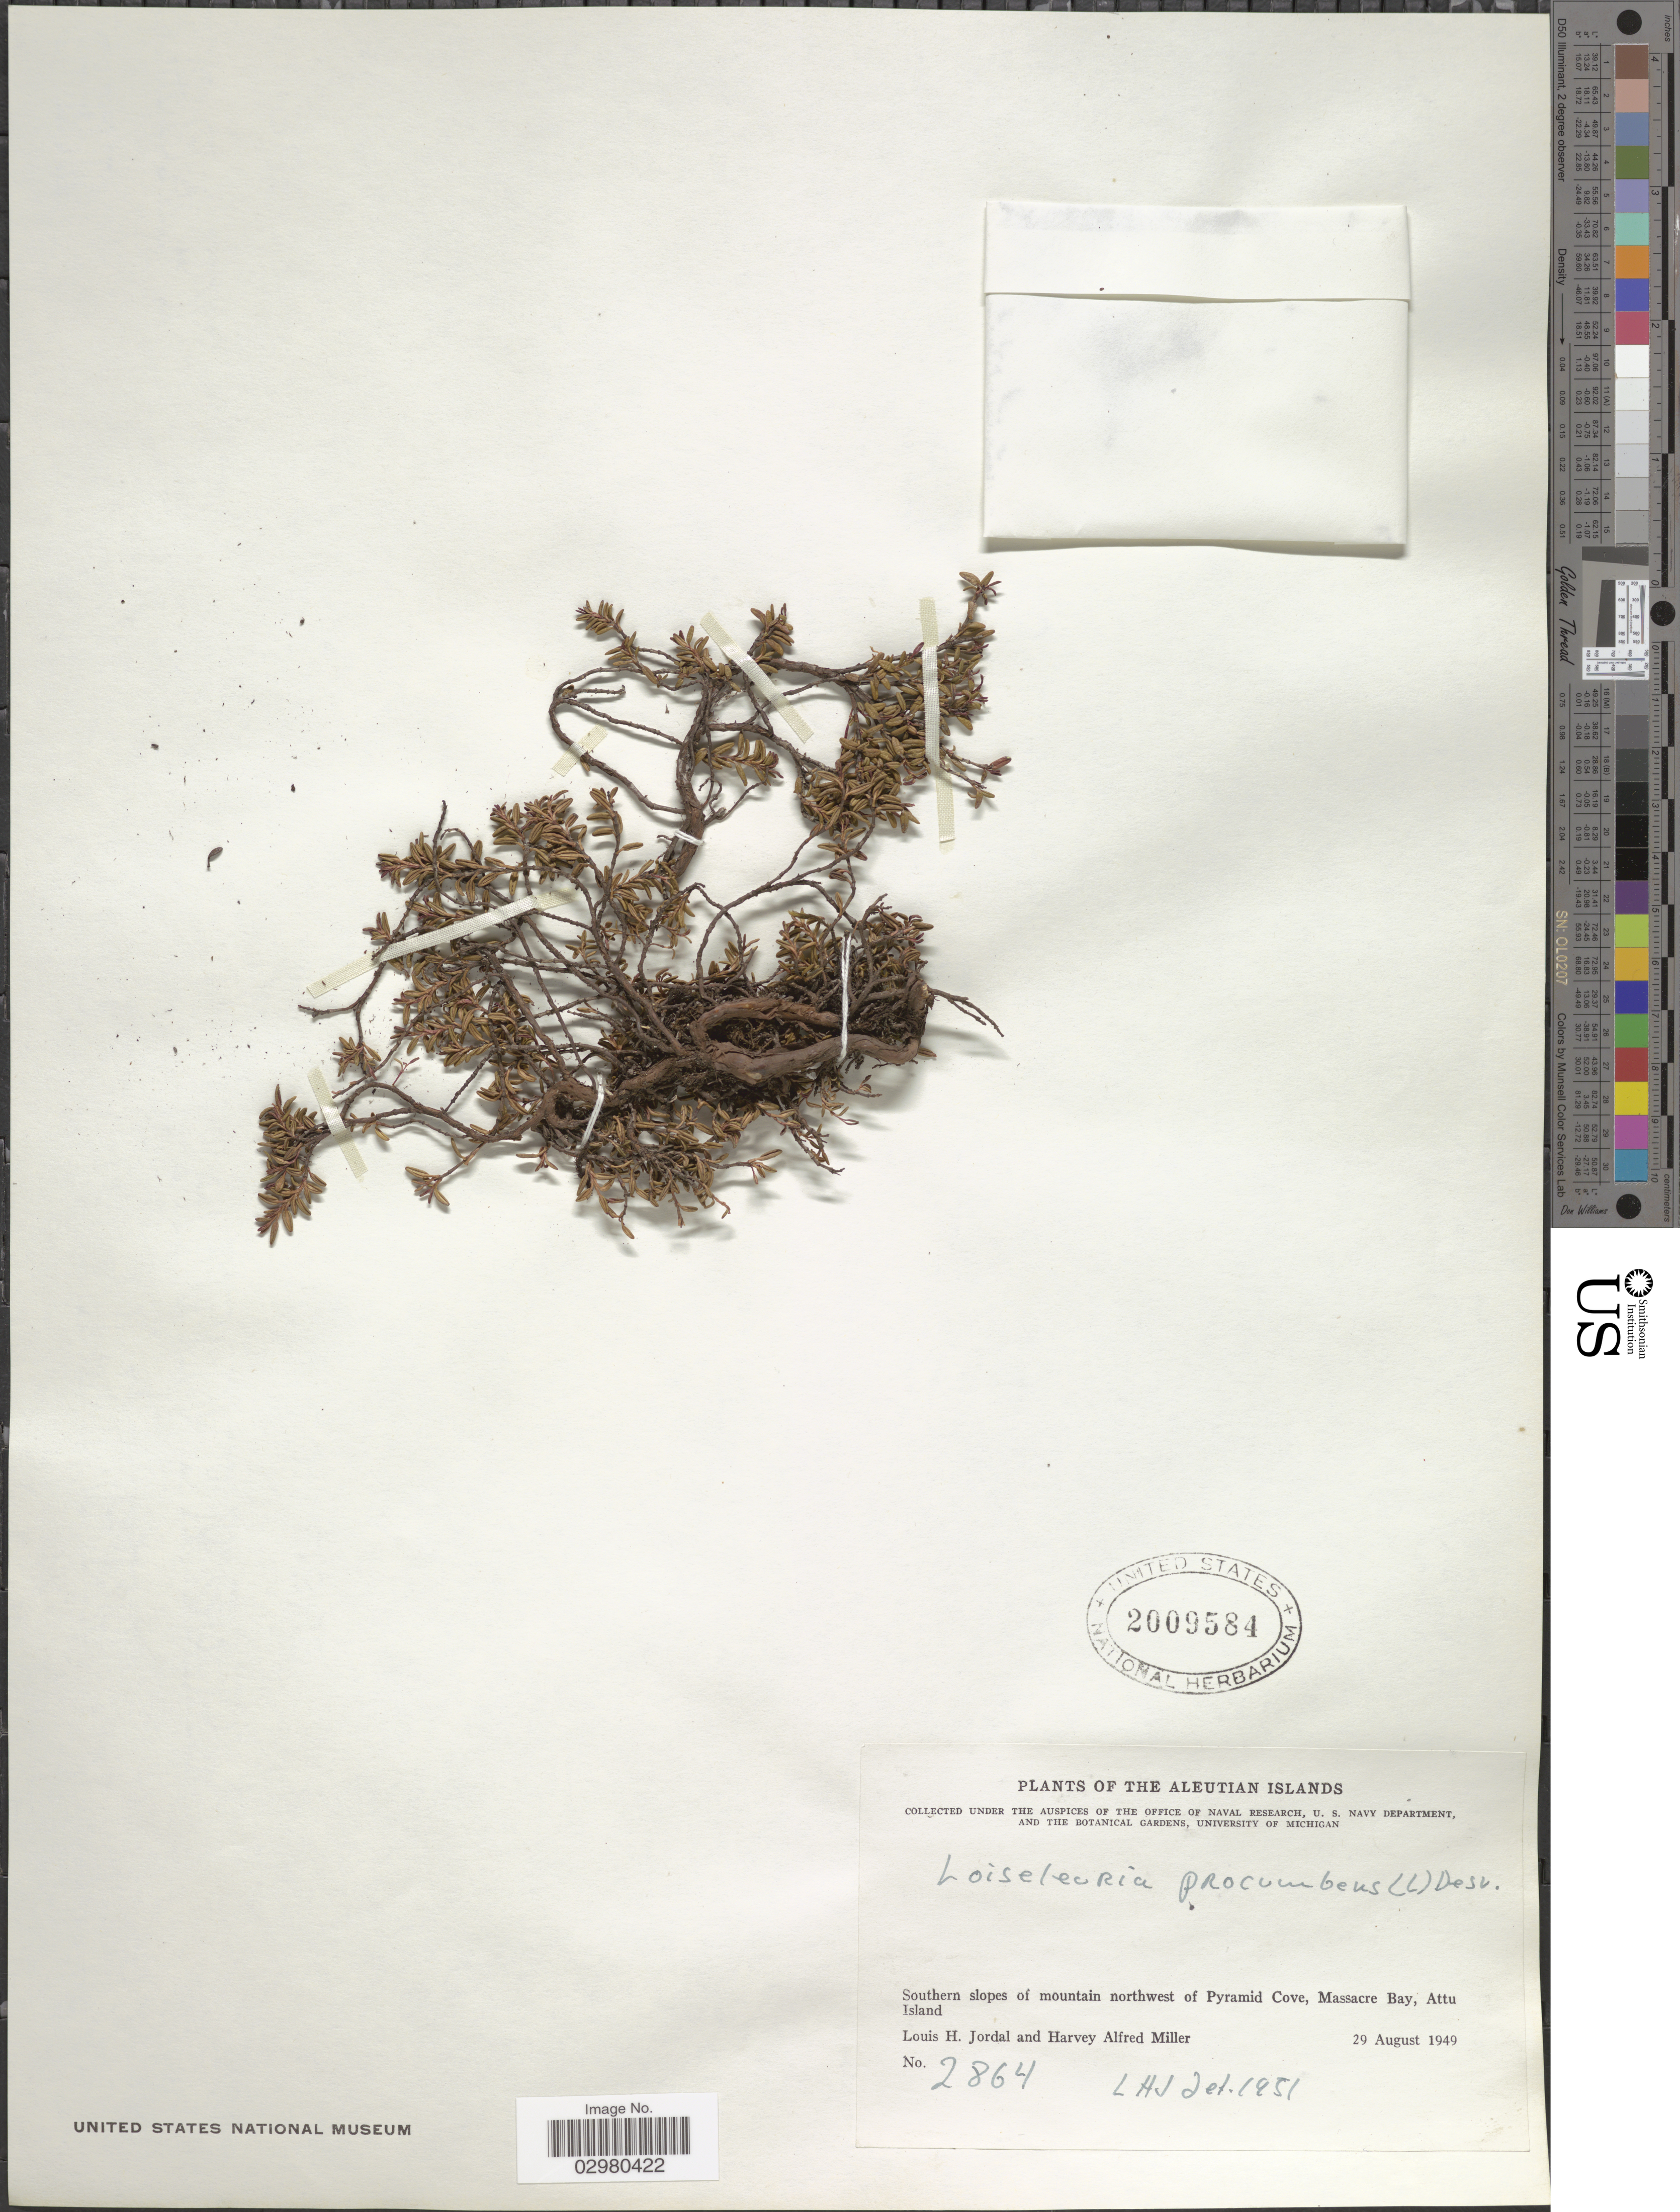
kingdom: Plantae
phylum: Tracheophyta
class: Magnoliopsida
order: Ericales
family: Ericaceae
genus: Loiseleuria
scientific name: Loiseleuria procumbens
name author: (L.) Desv.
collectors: L. Jordal & H. A. Miller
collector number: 2864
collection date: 1949-08-29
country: United States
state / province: Alaska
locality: Aleutian Islands. Southern slopes of mountain northwest of Pyramid Cove, Massacre Bay, Attu Island.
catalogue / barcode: US 2009584